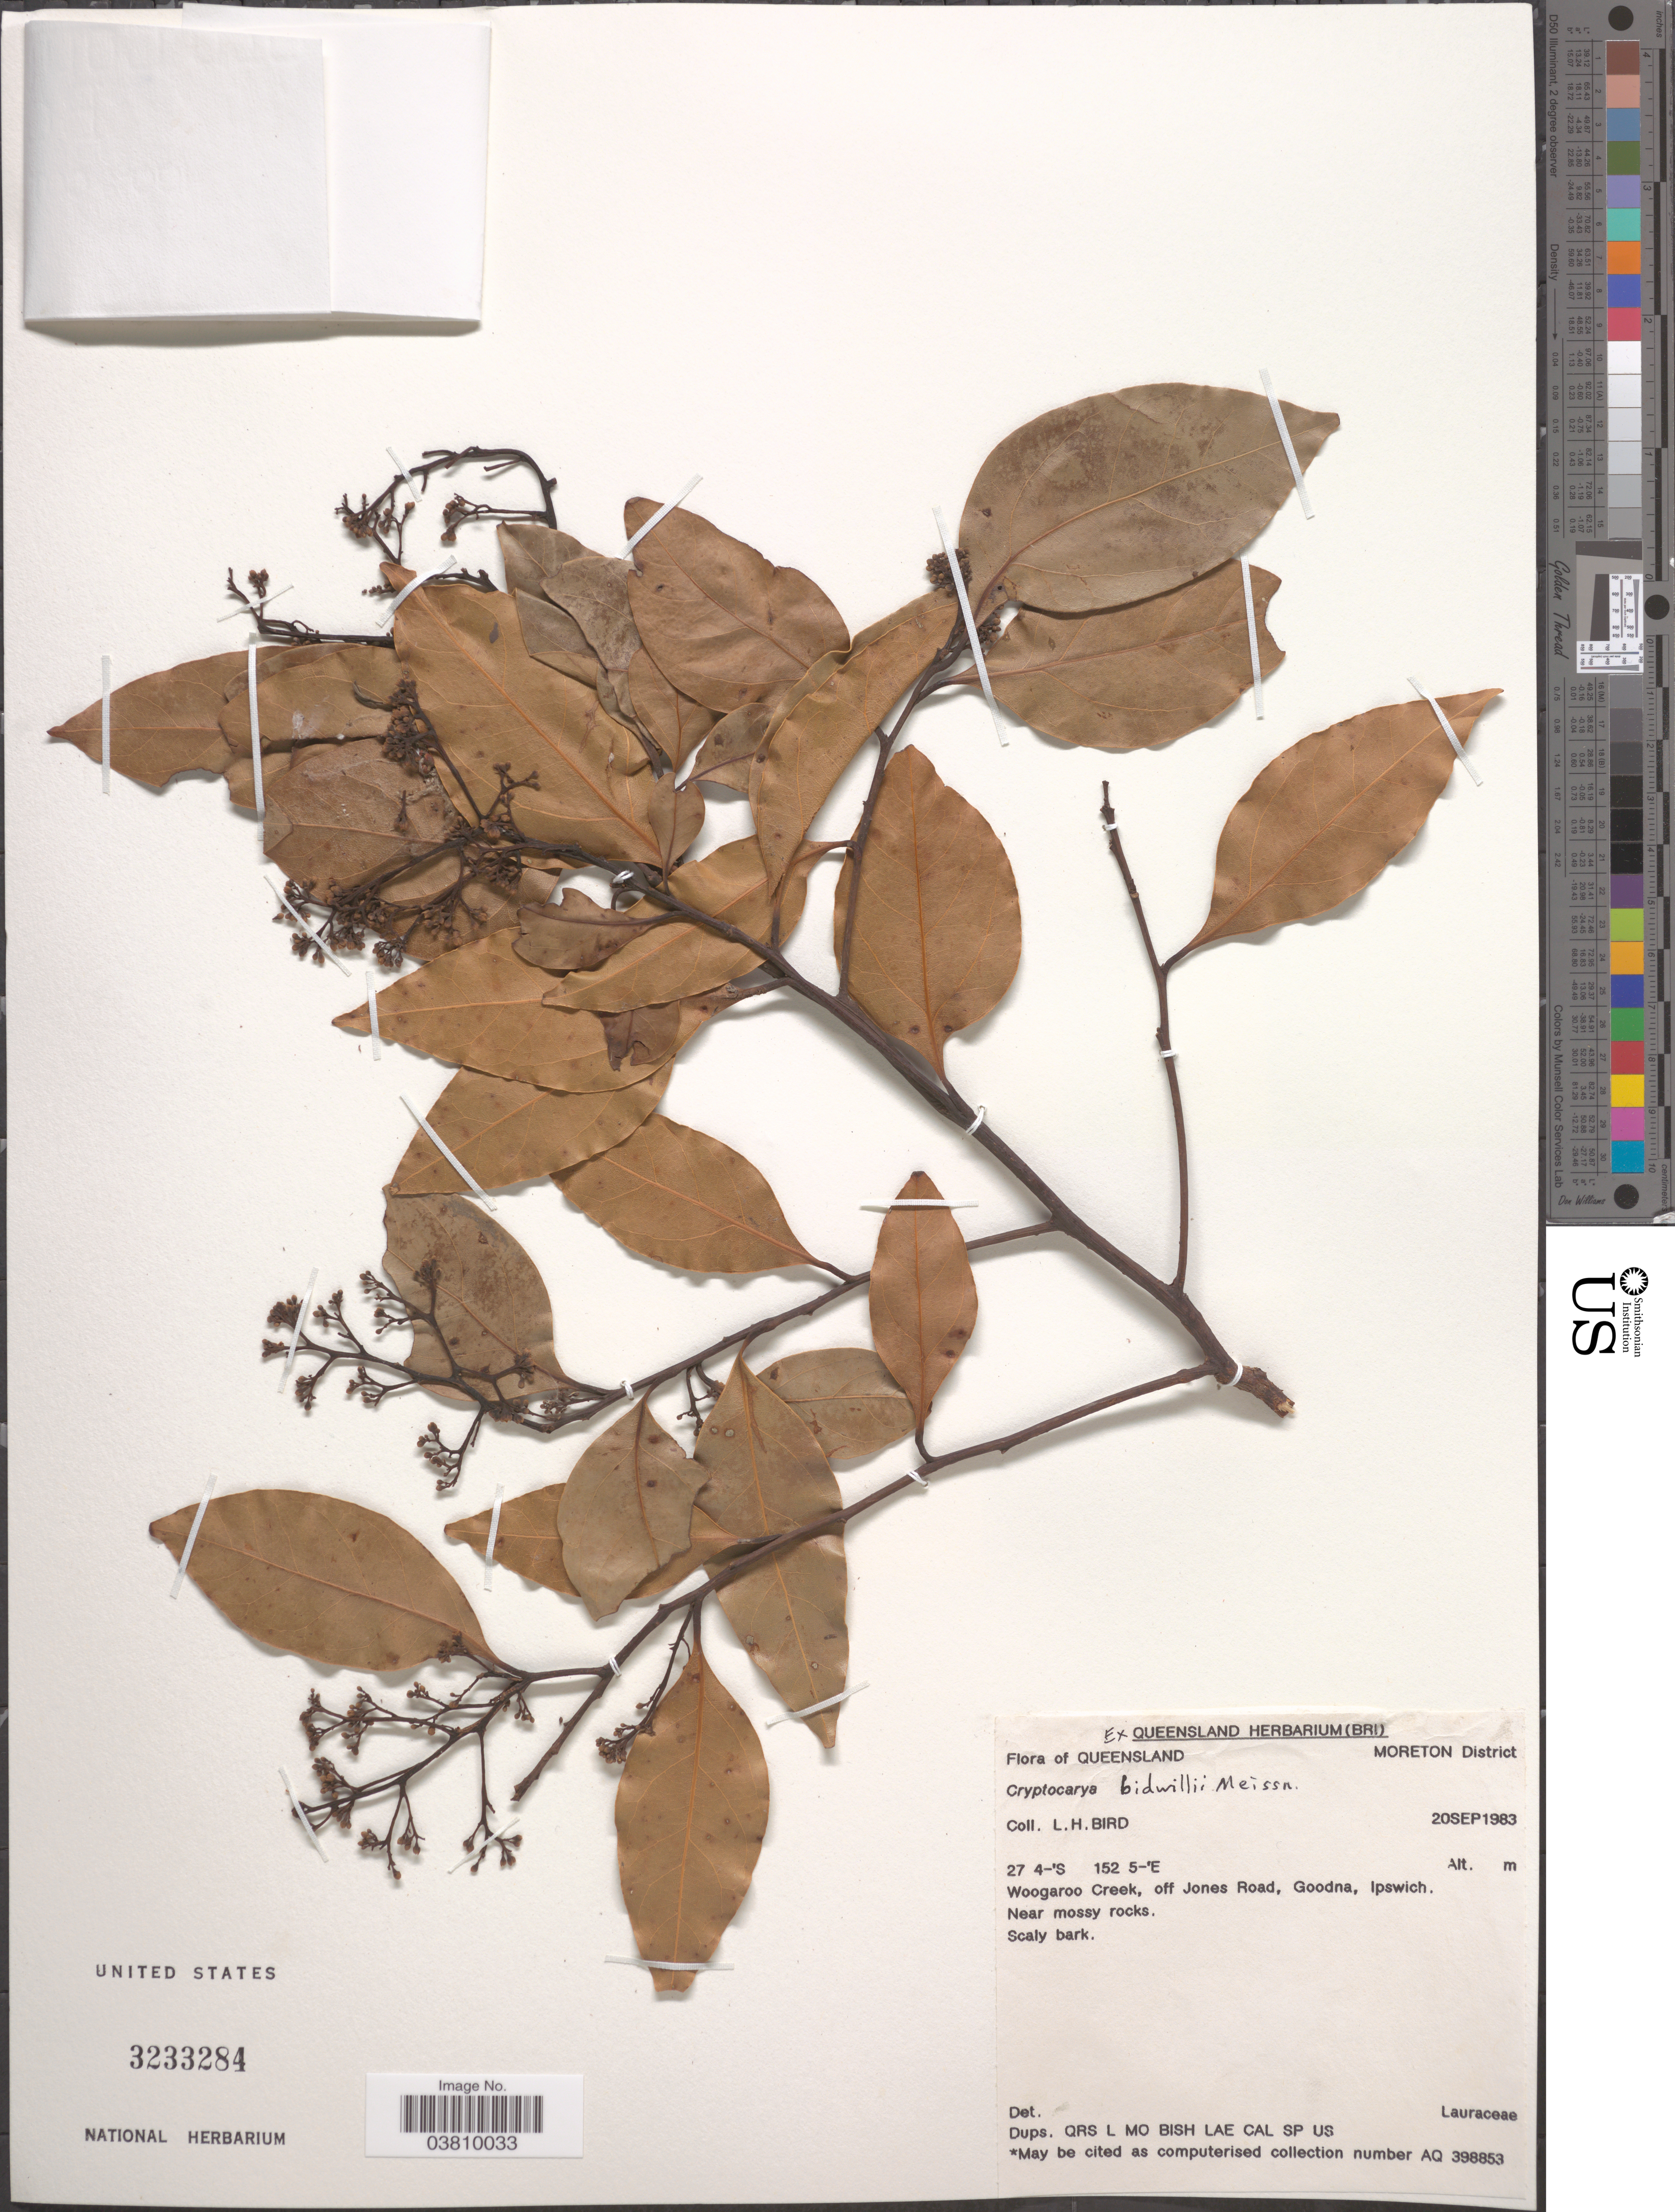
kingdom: Plantae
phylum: Tracheophyta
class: Magnoliopsida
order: Laurales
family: Lauraceae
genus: Cryptocarya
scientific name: Cryptocarya bidwillii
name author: Meisn.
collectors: L. Bird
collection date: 1983-09-20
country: Australia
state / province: Queensland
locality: Moreton District. Woogaroo Creek, off Jones Road, Goodna, Ipswich.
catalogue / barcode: US 3233284